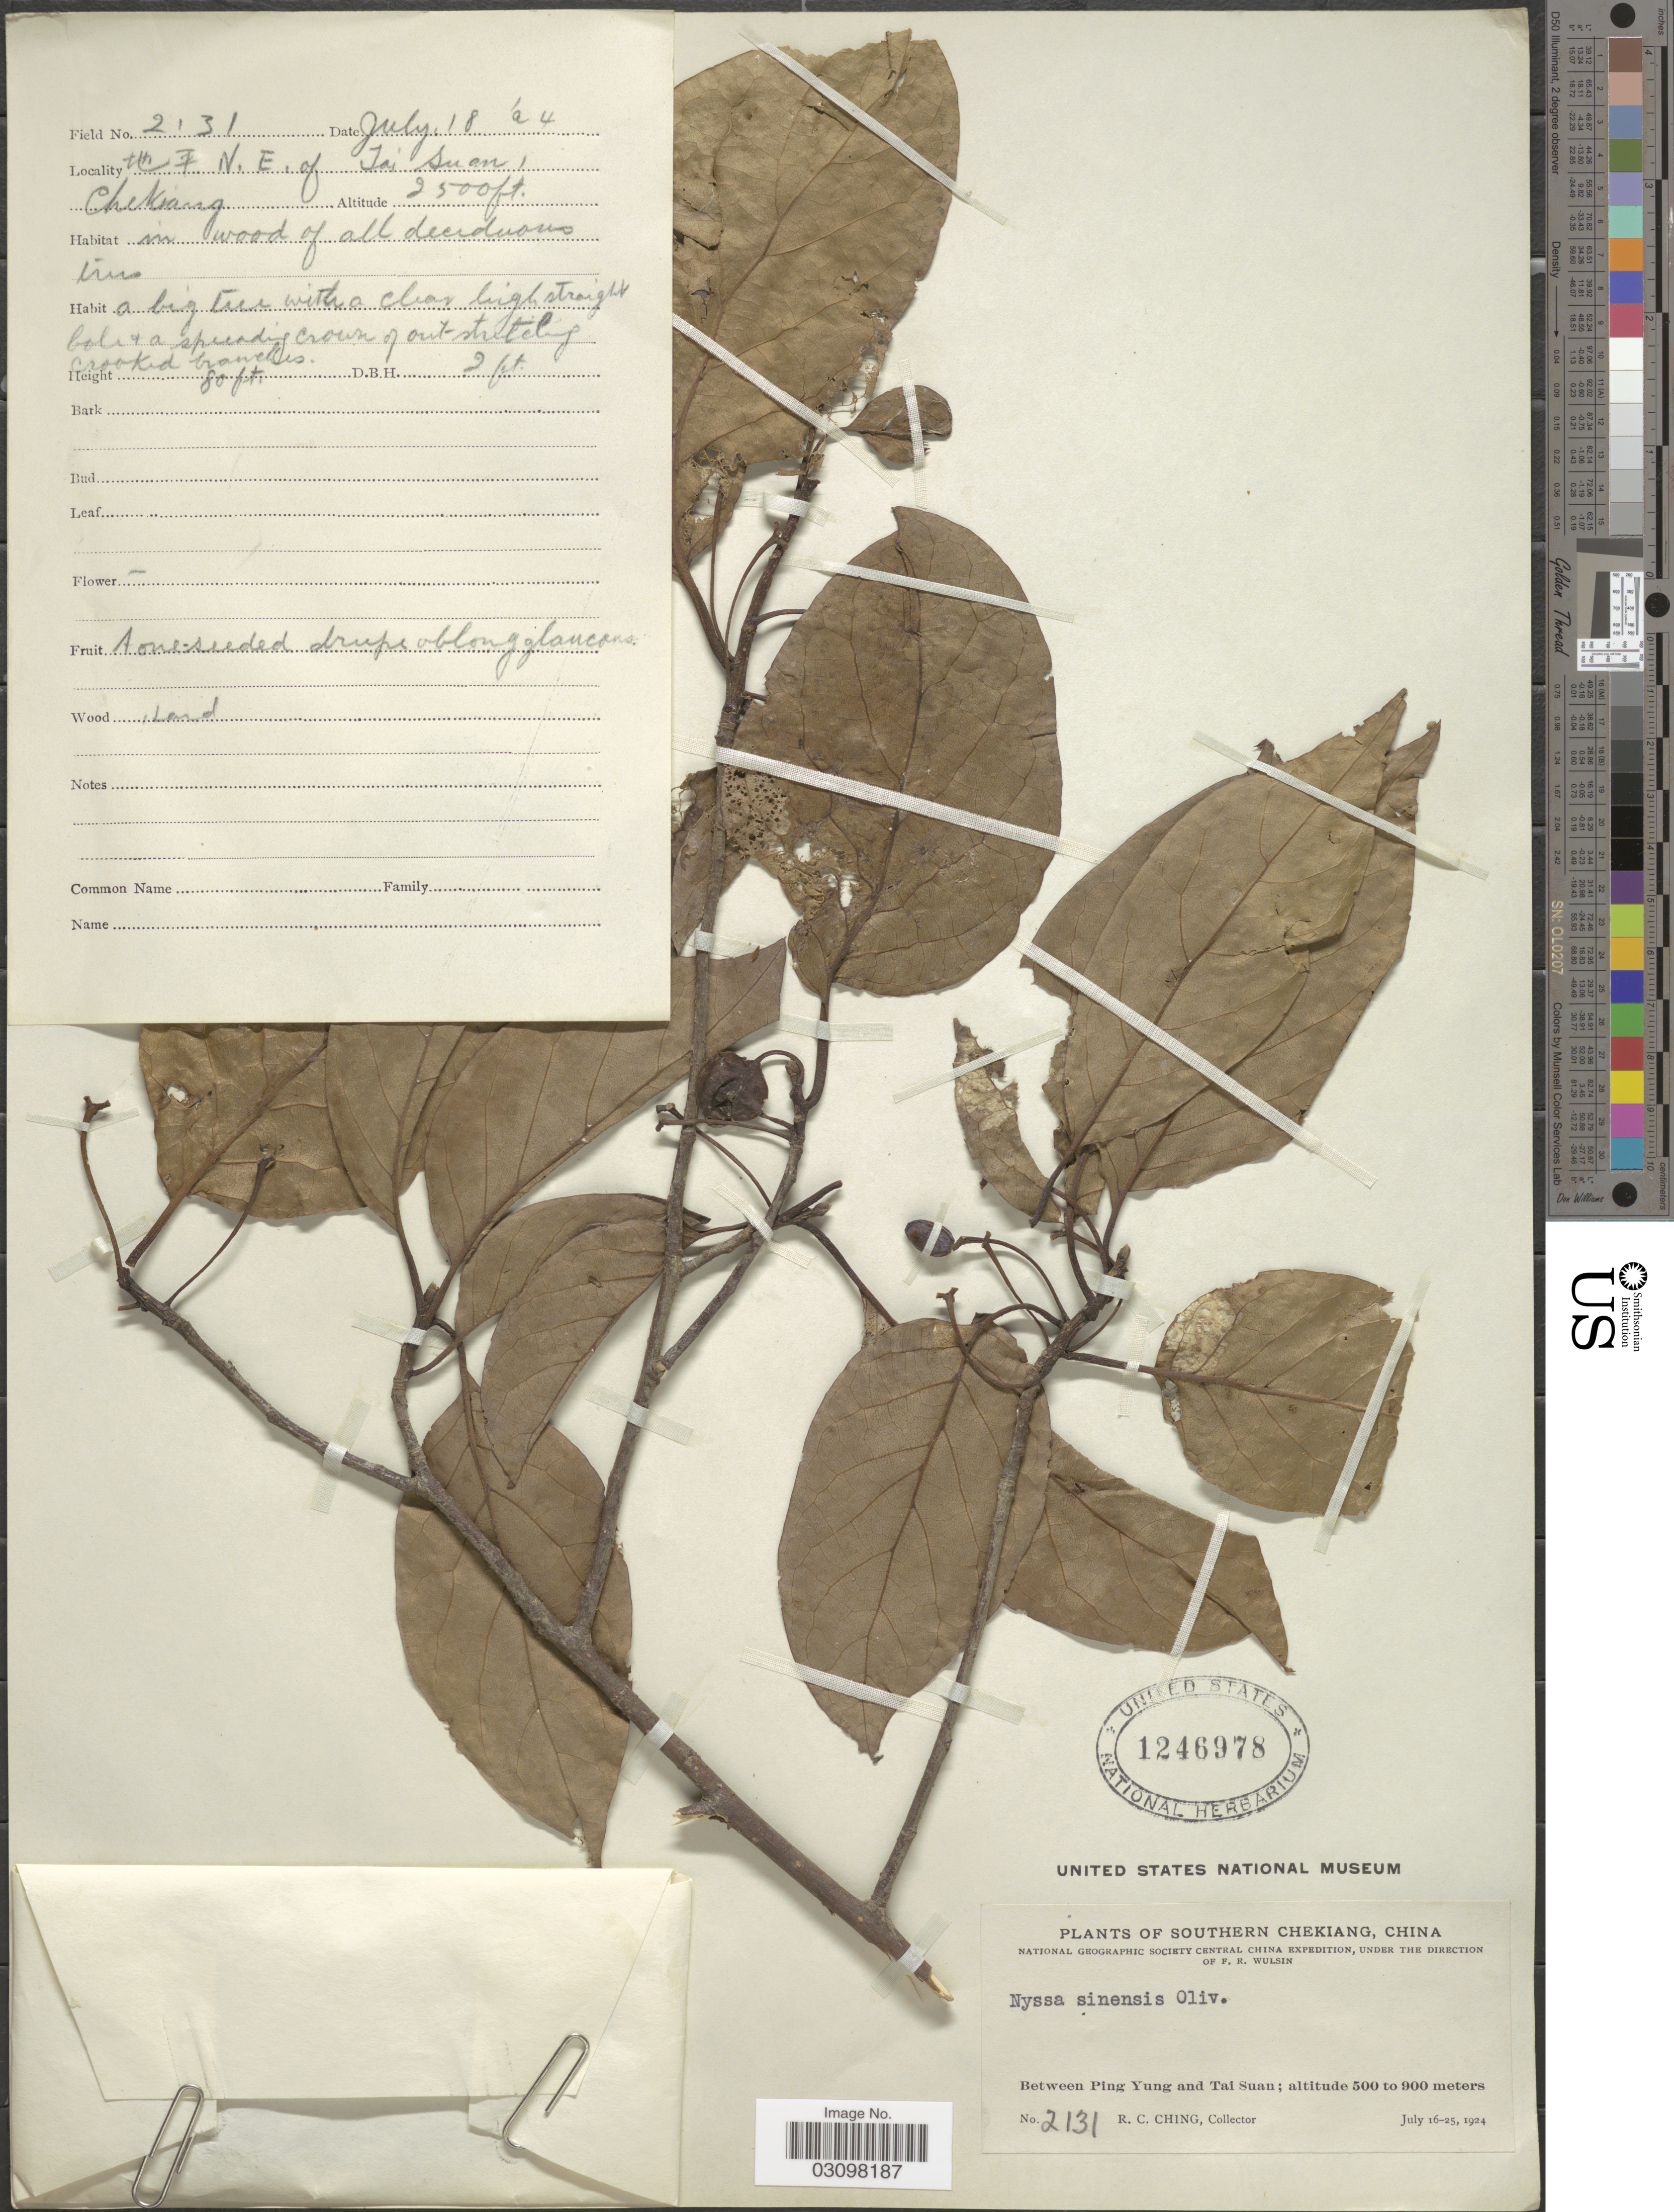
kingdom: Plantae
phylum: Tracheophyta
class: Magnoliopsida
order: Cornales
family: Nyssaceae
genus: Nyssa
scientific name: Nyssa sinensis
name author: Oliv. in Hook.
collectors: R. C. Ching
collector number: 2131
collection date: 1924-07-18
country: China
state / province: Zhejiang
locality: N.E. of Tai Suan. Southern Chekiang. Between Ping Yung and Tai Suan.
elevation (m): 762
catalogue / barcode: US 1246978